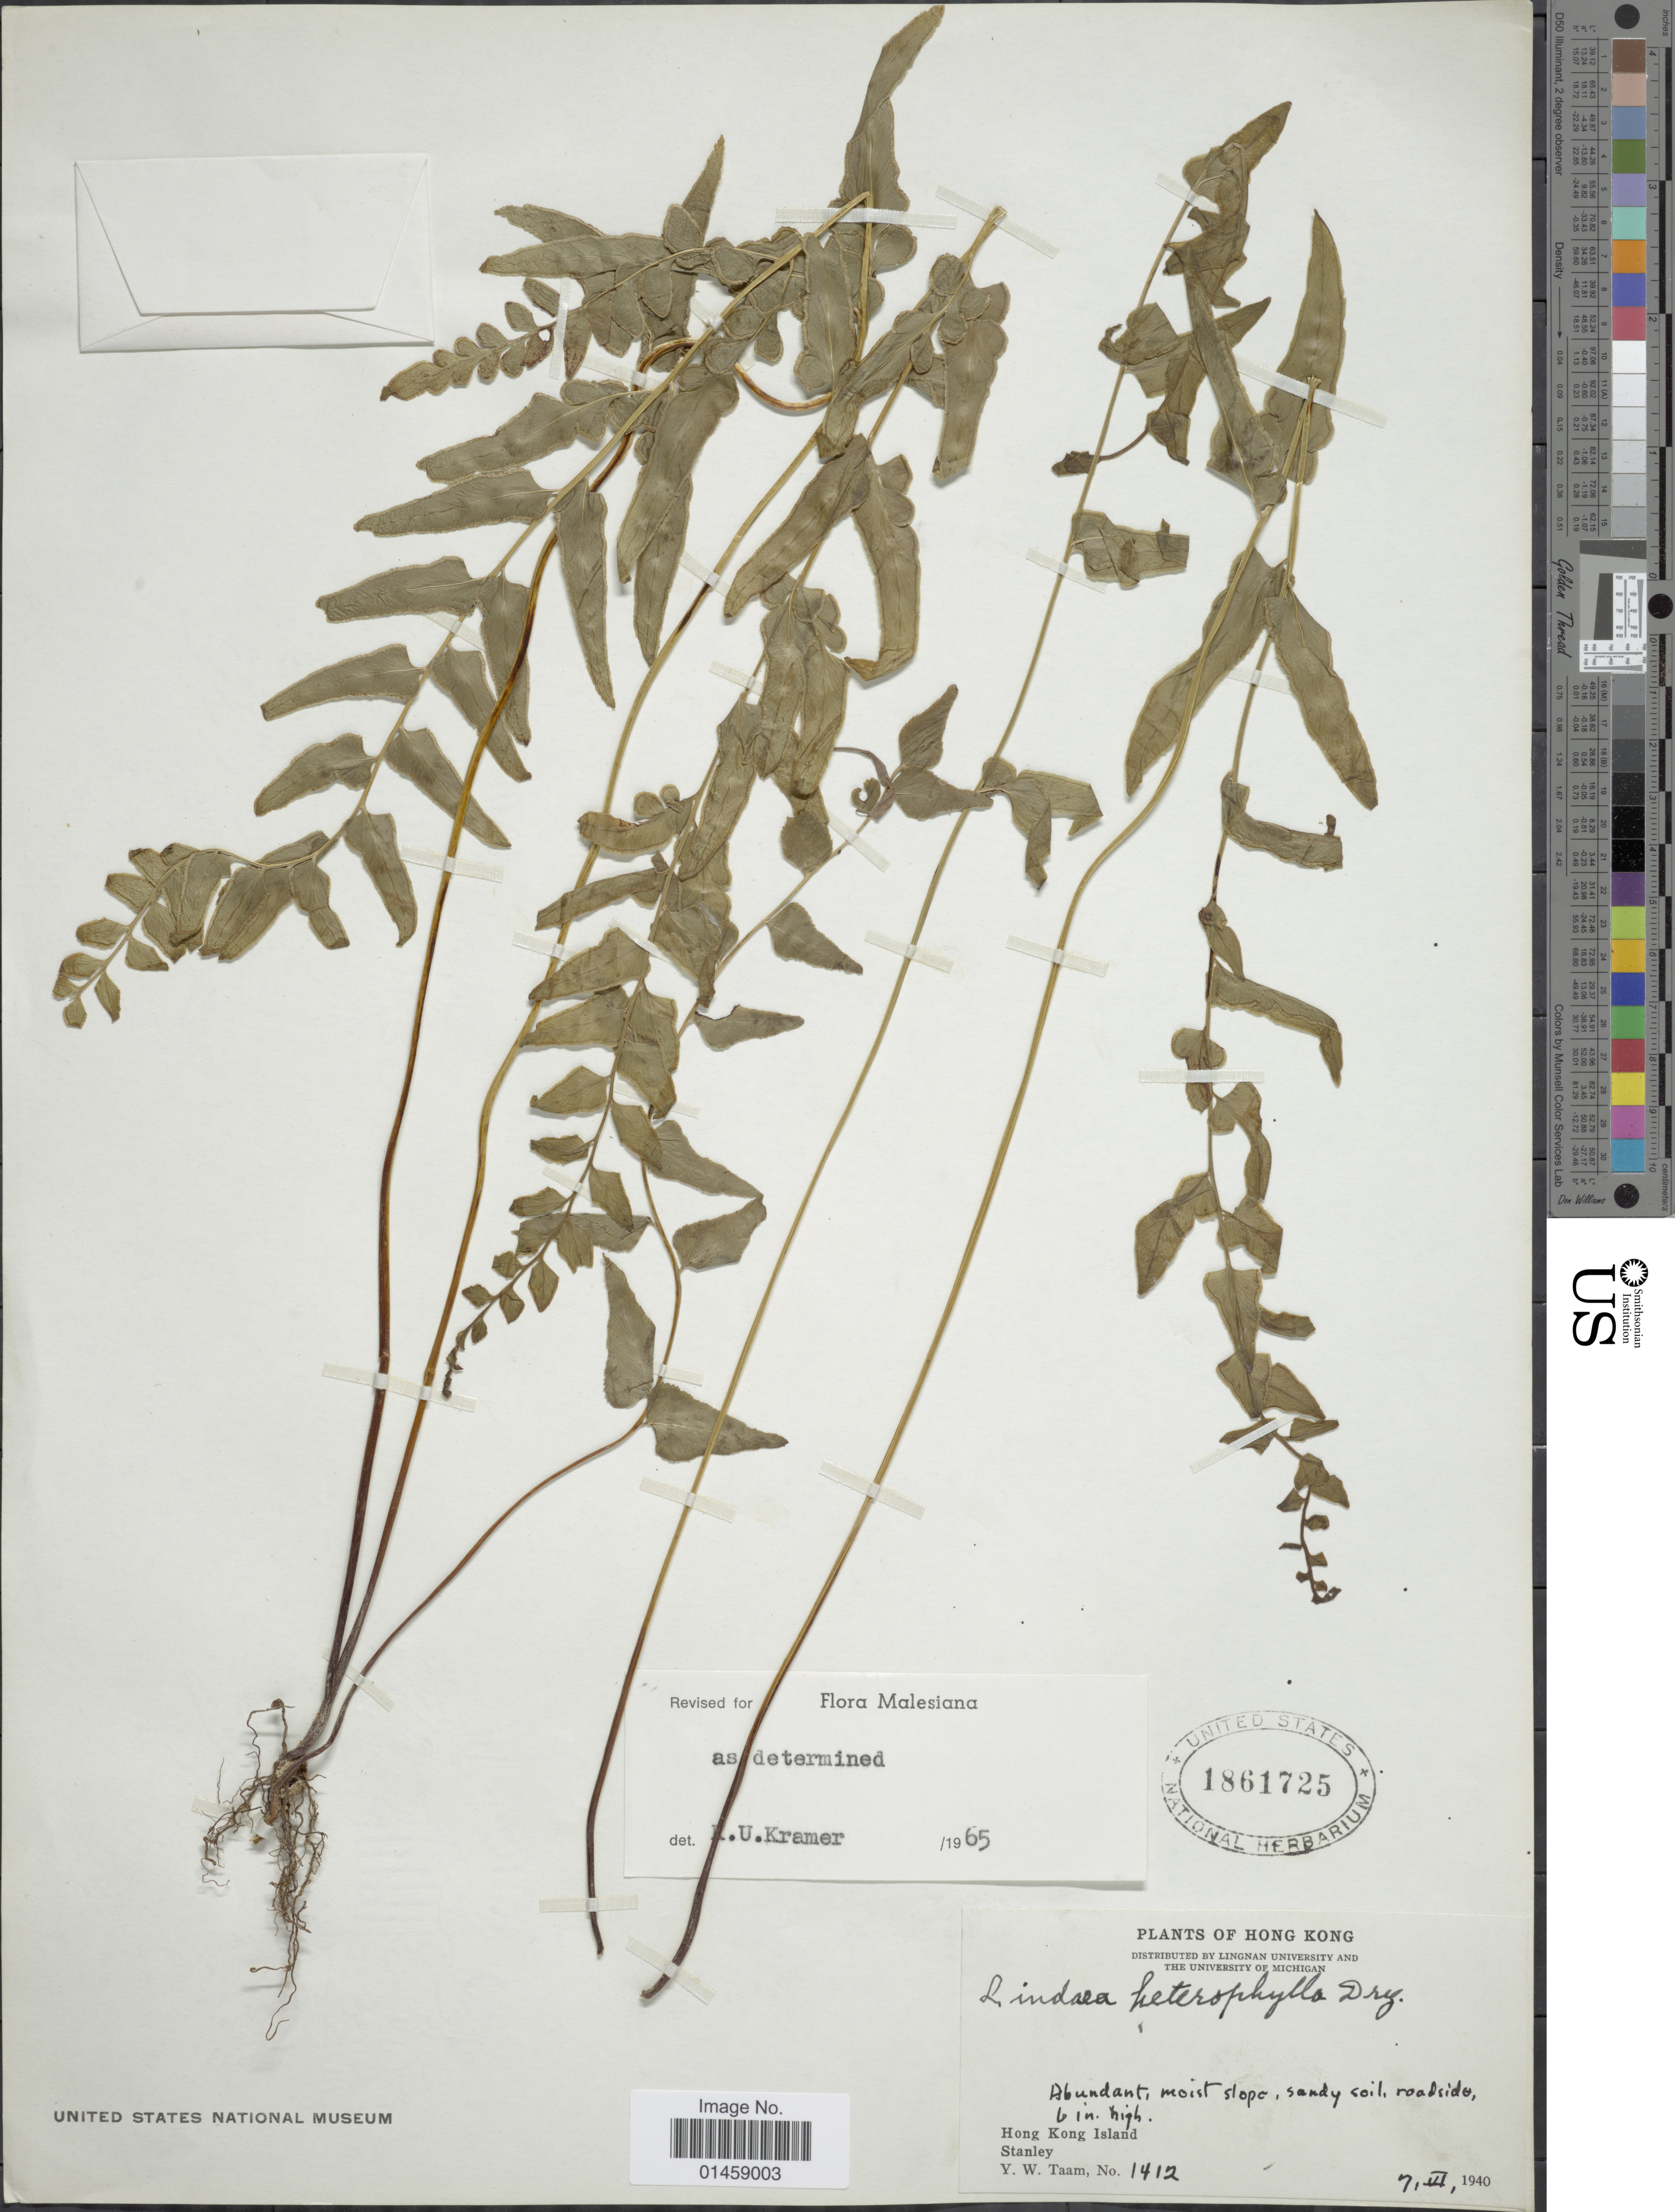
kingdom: Plantae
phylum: Tracheophyta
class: Polypodiopsida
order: Polypodiales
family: Lindsaeaceae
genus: Lindsaea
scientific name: Lindsaea heterophylla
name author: Dryand.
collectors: Y. W. Taam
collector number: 1412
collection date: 1940-06-07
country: China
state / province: Hong Kong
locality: Hong Kong Island, Stanley.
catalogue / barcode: US 1861725